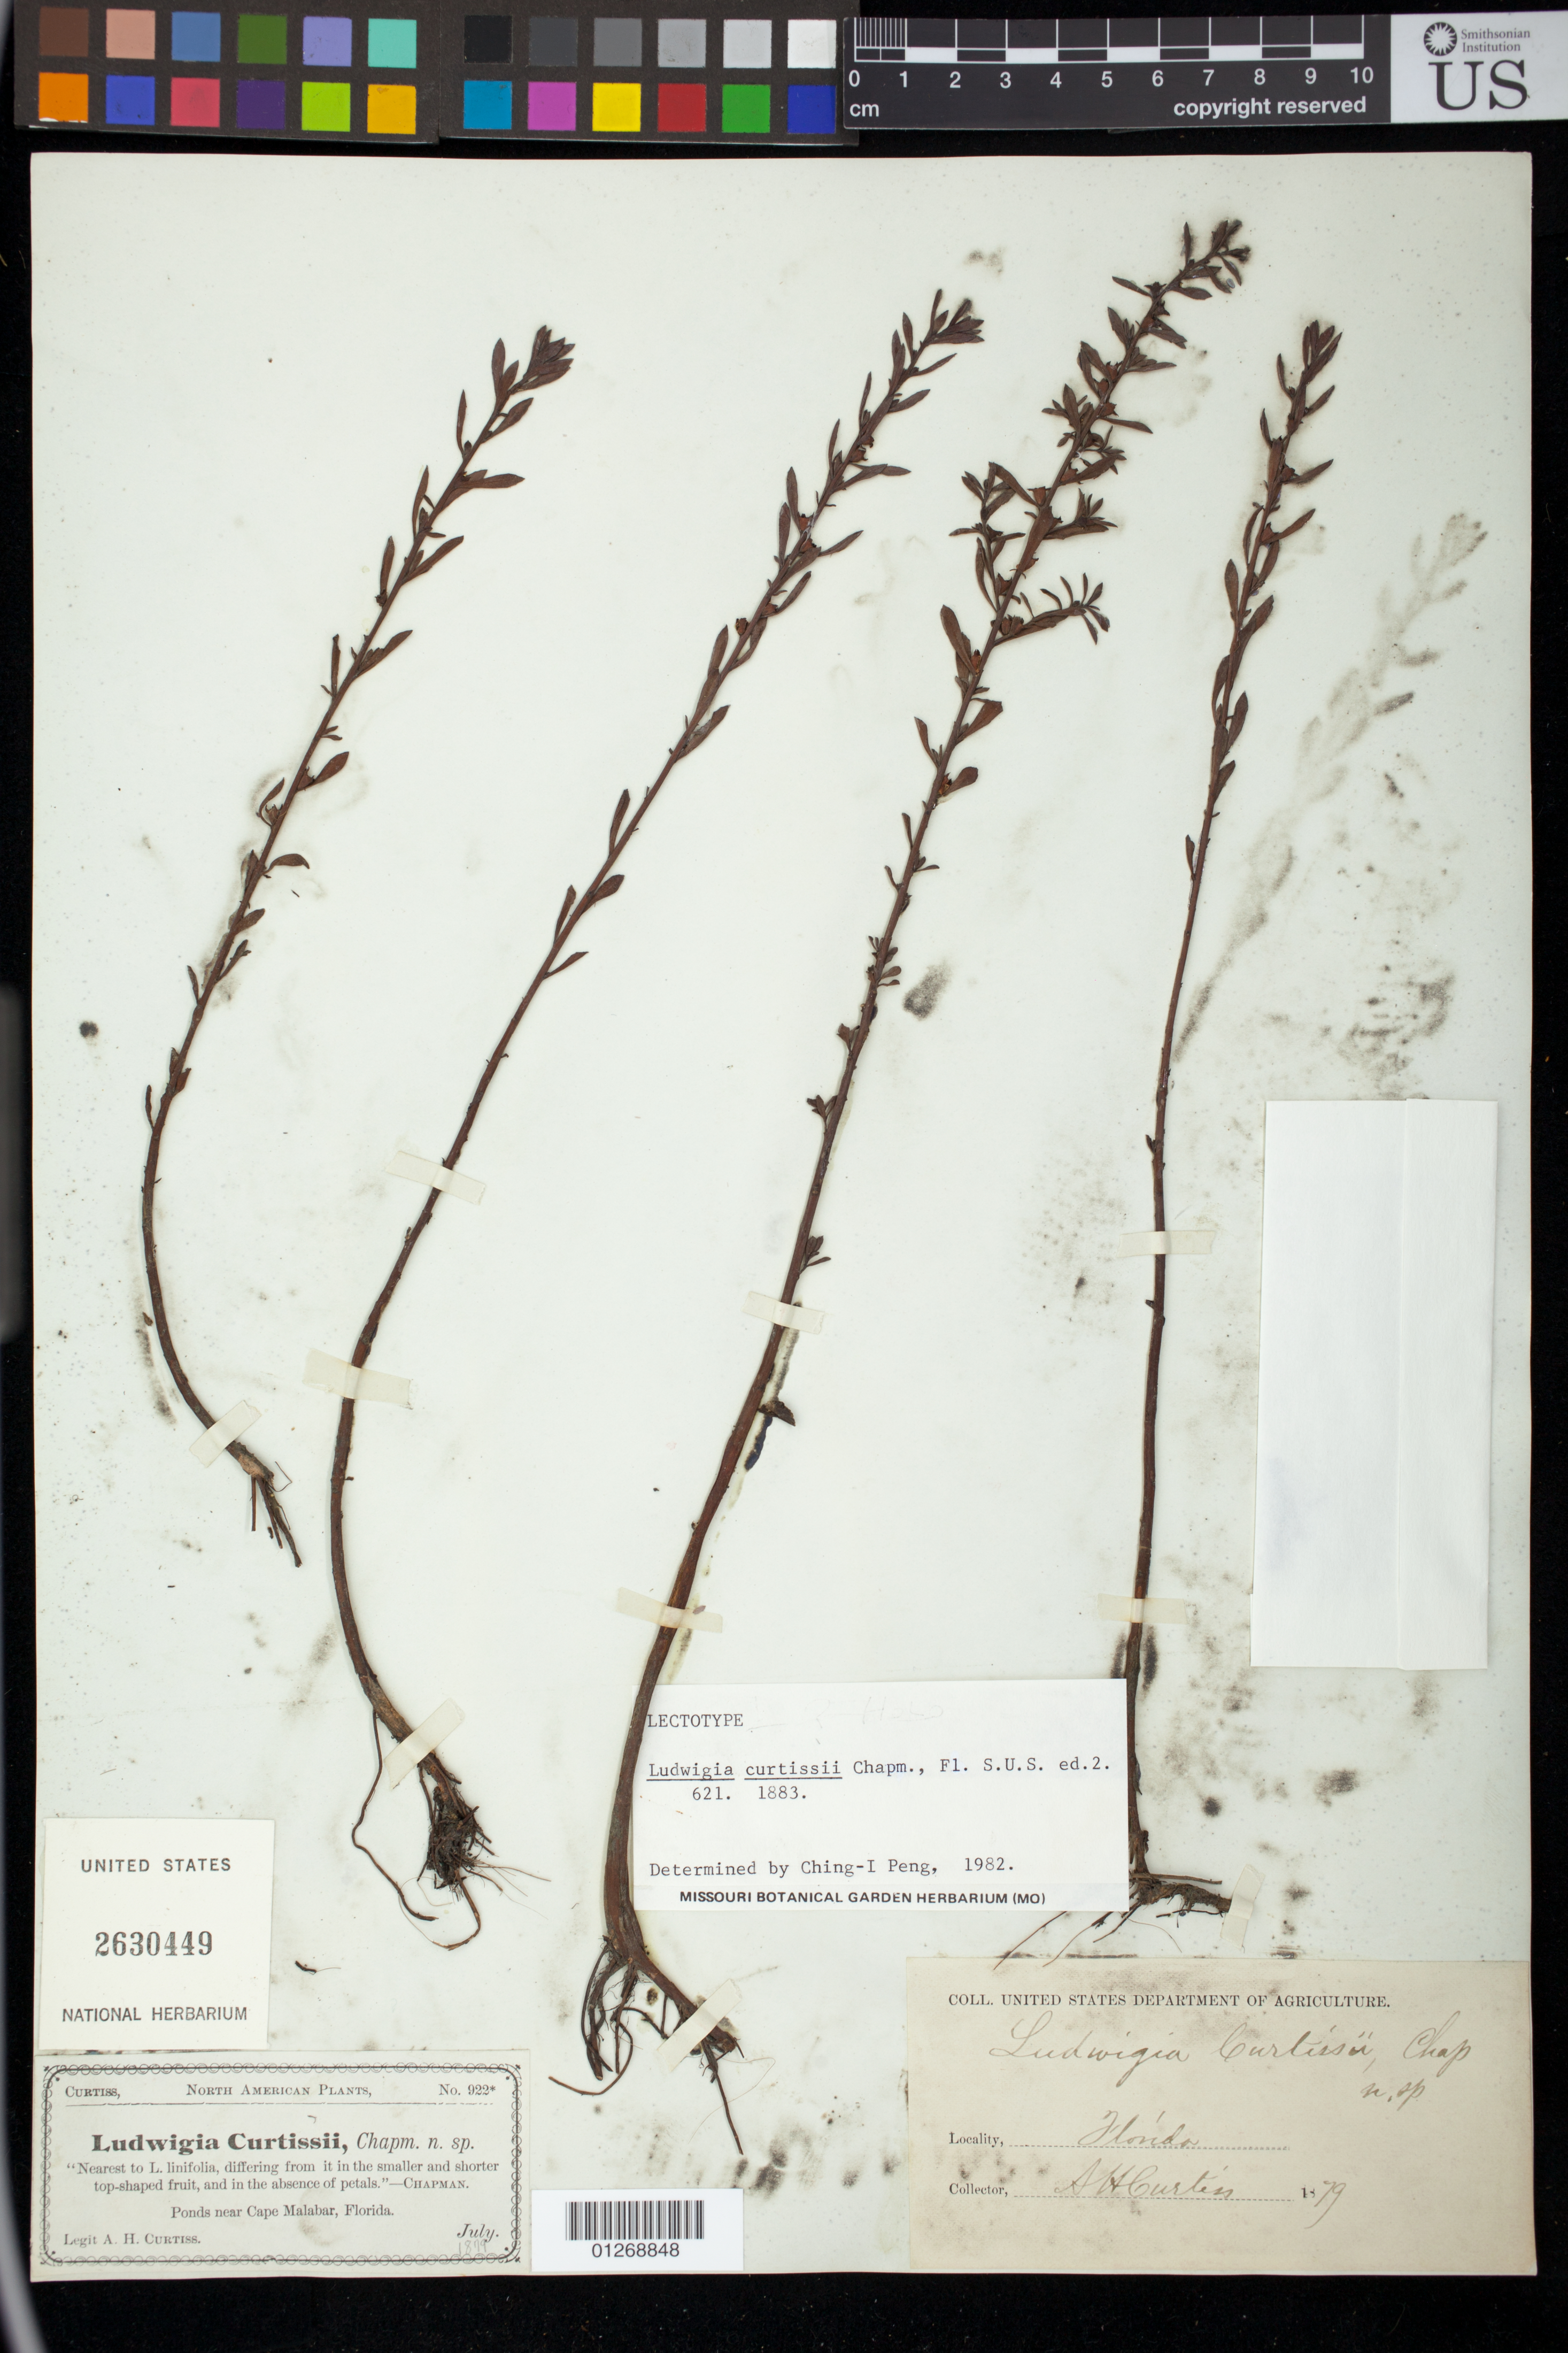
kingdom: Plantae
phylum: Tracheophyta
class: Magnoliopsida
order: Myrtales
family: Onagraceae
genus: Ludwigia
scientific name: Ludwigia curtissii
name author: Chapm.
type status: Lectotype; Isosyntype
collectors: A. H. Curtiss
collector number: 922 *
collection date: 1879-07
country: United States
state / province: Florida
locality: Ponds near Cape Malabar, Florida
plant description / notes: Protologue, "Shallow ponds, East Florida (Curtiss). July and August." Effective citation by Peng (1989), citing US 2630449 as "holotype" (but annotating as "lectotype").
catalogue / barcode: US 2630449